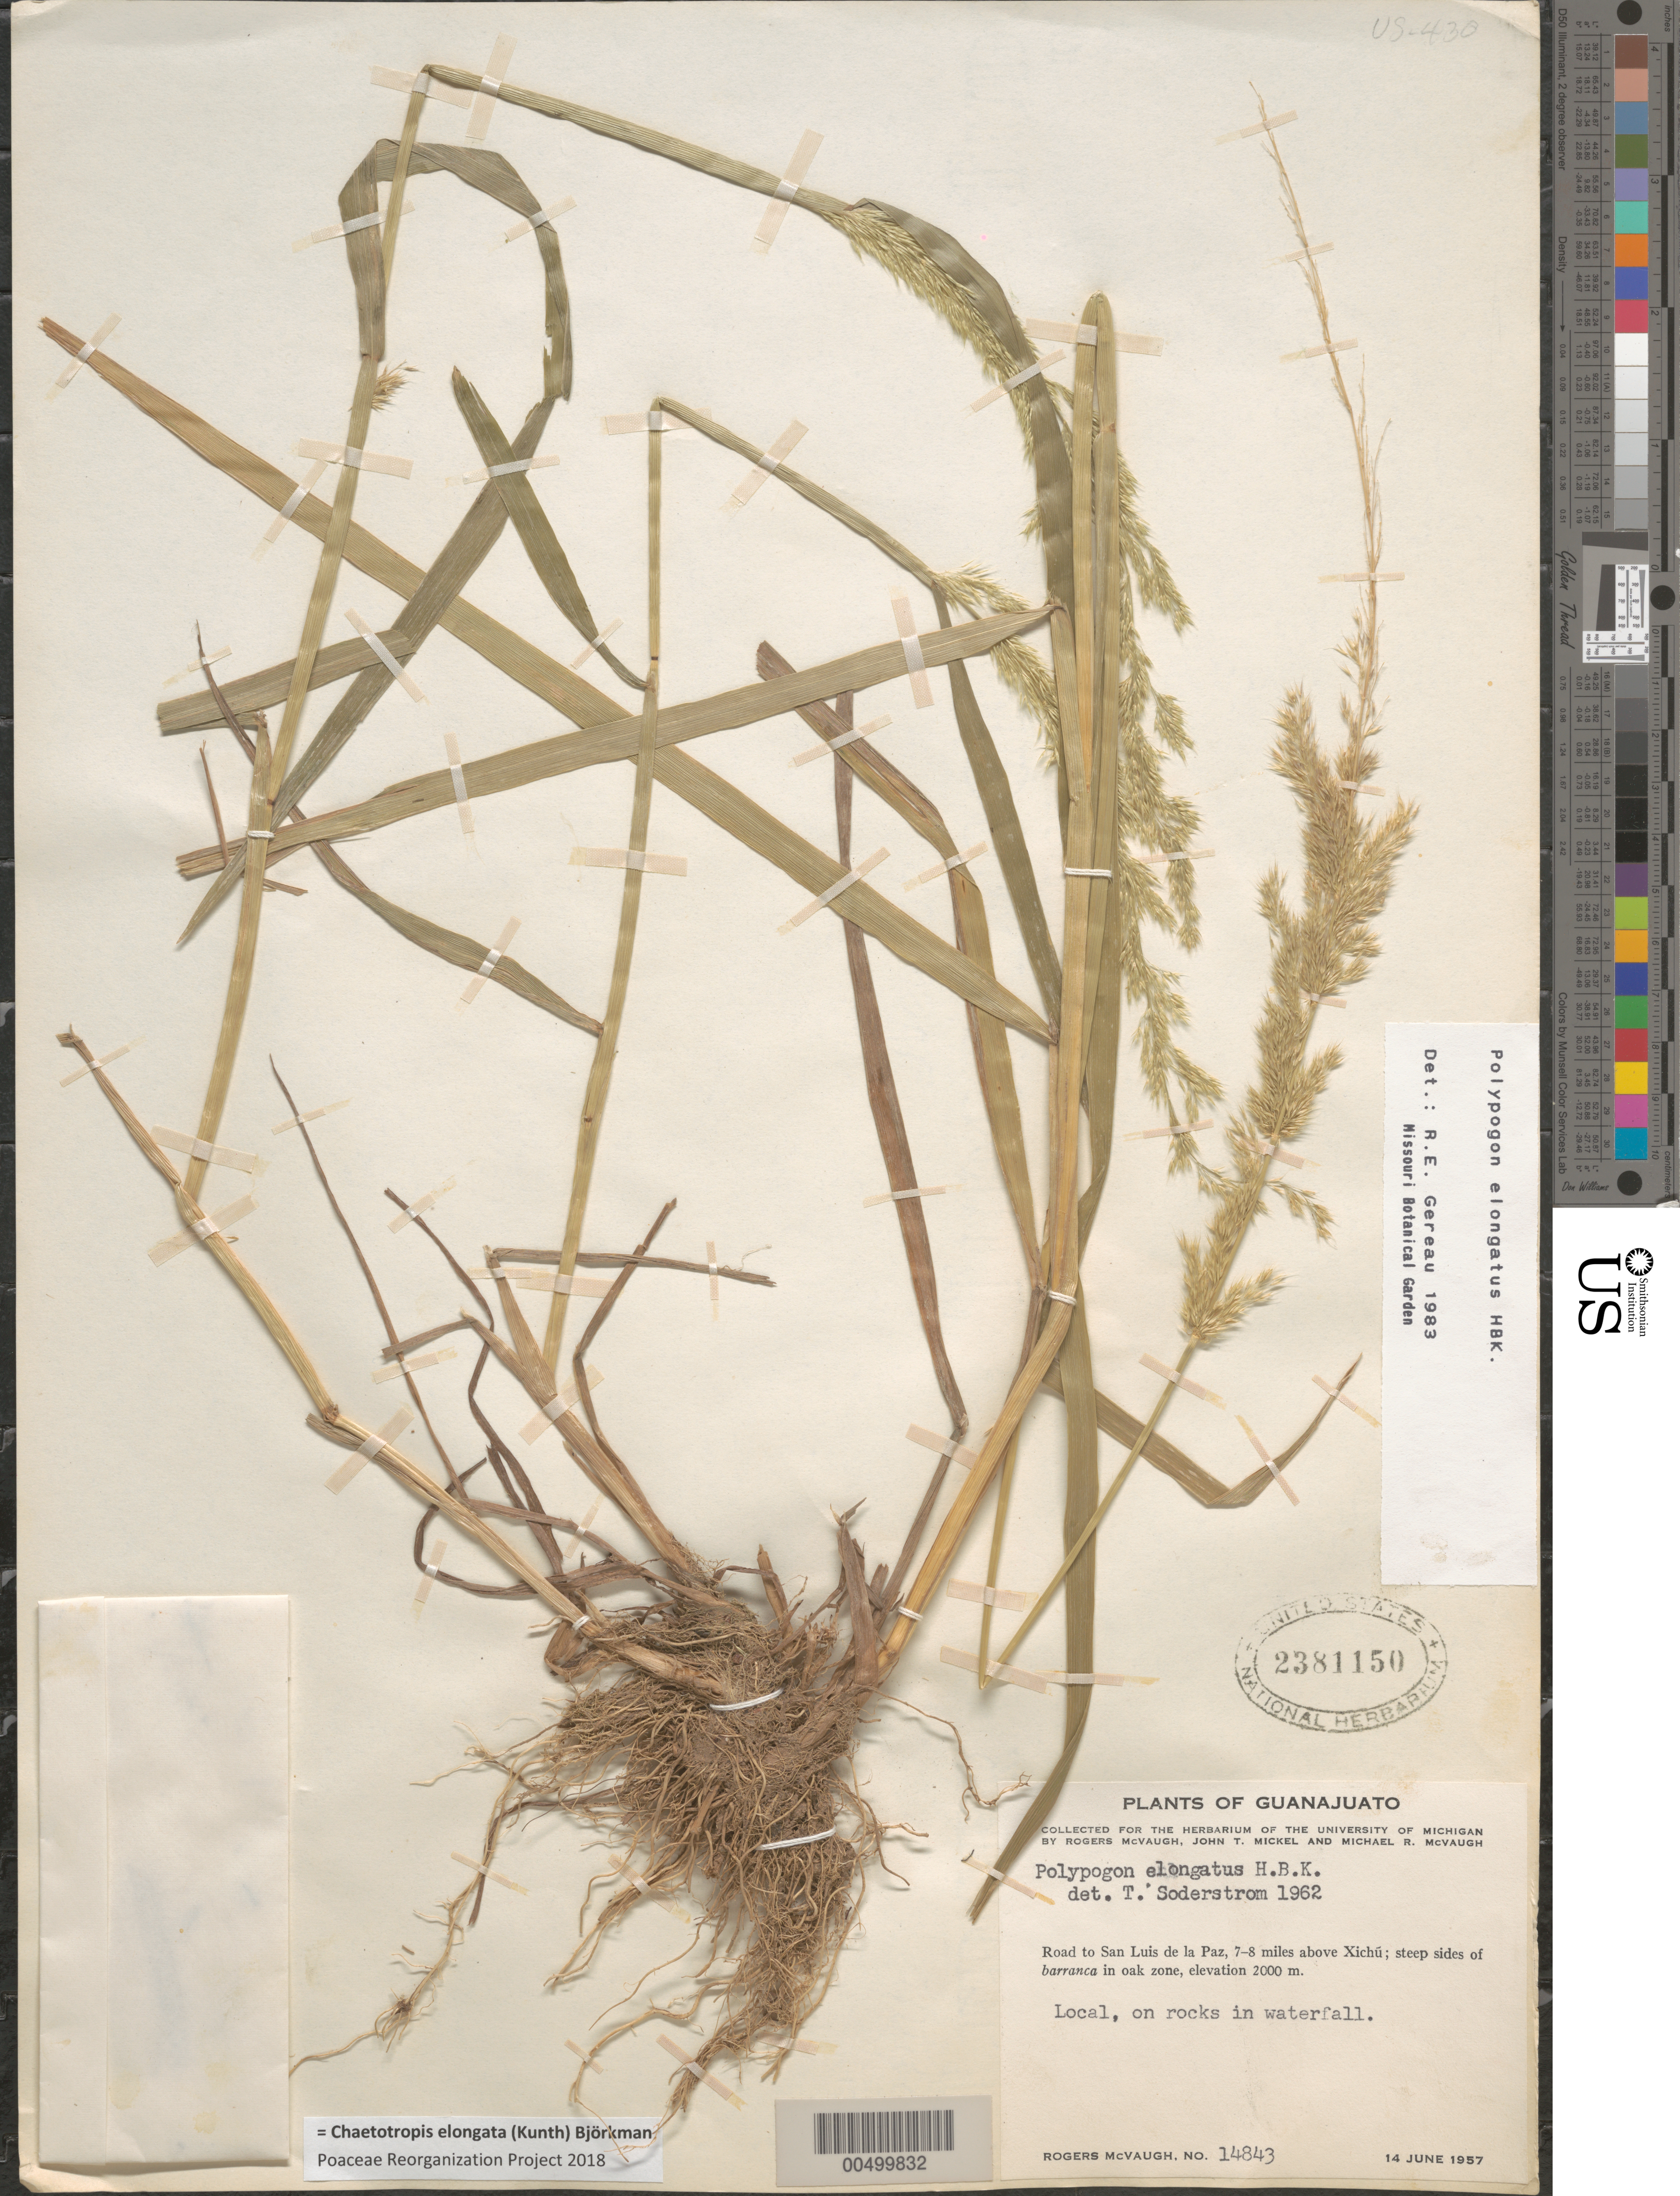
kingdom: Plantae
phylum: Tracheophyta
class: Liliopsida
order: Poales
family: Poaceae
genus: Chaetotropis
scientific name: Chaetotropis elongata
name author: (Kunth) Björkman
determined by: Poaceae Reorganization Project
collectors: R. McVaugh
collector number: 14843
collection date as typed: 14 Jun 1957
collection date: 1957-06-14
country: Mexico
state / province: Guanajuato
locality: Rd to San Luis de la Paz, 7-8 mi above Xich£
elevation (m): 2000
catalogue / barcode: US 2381150